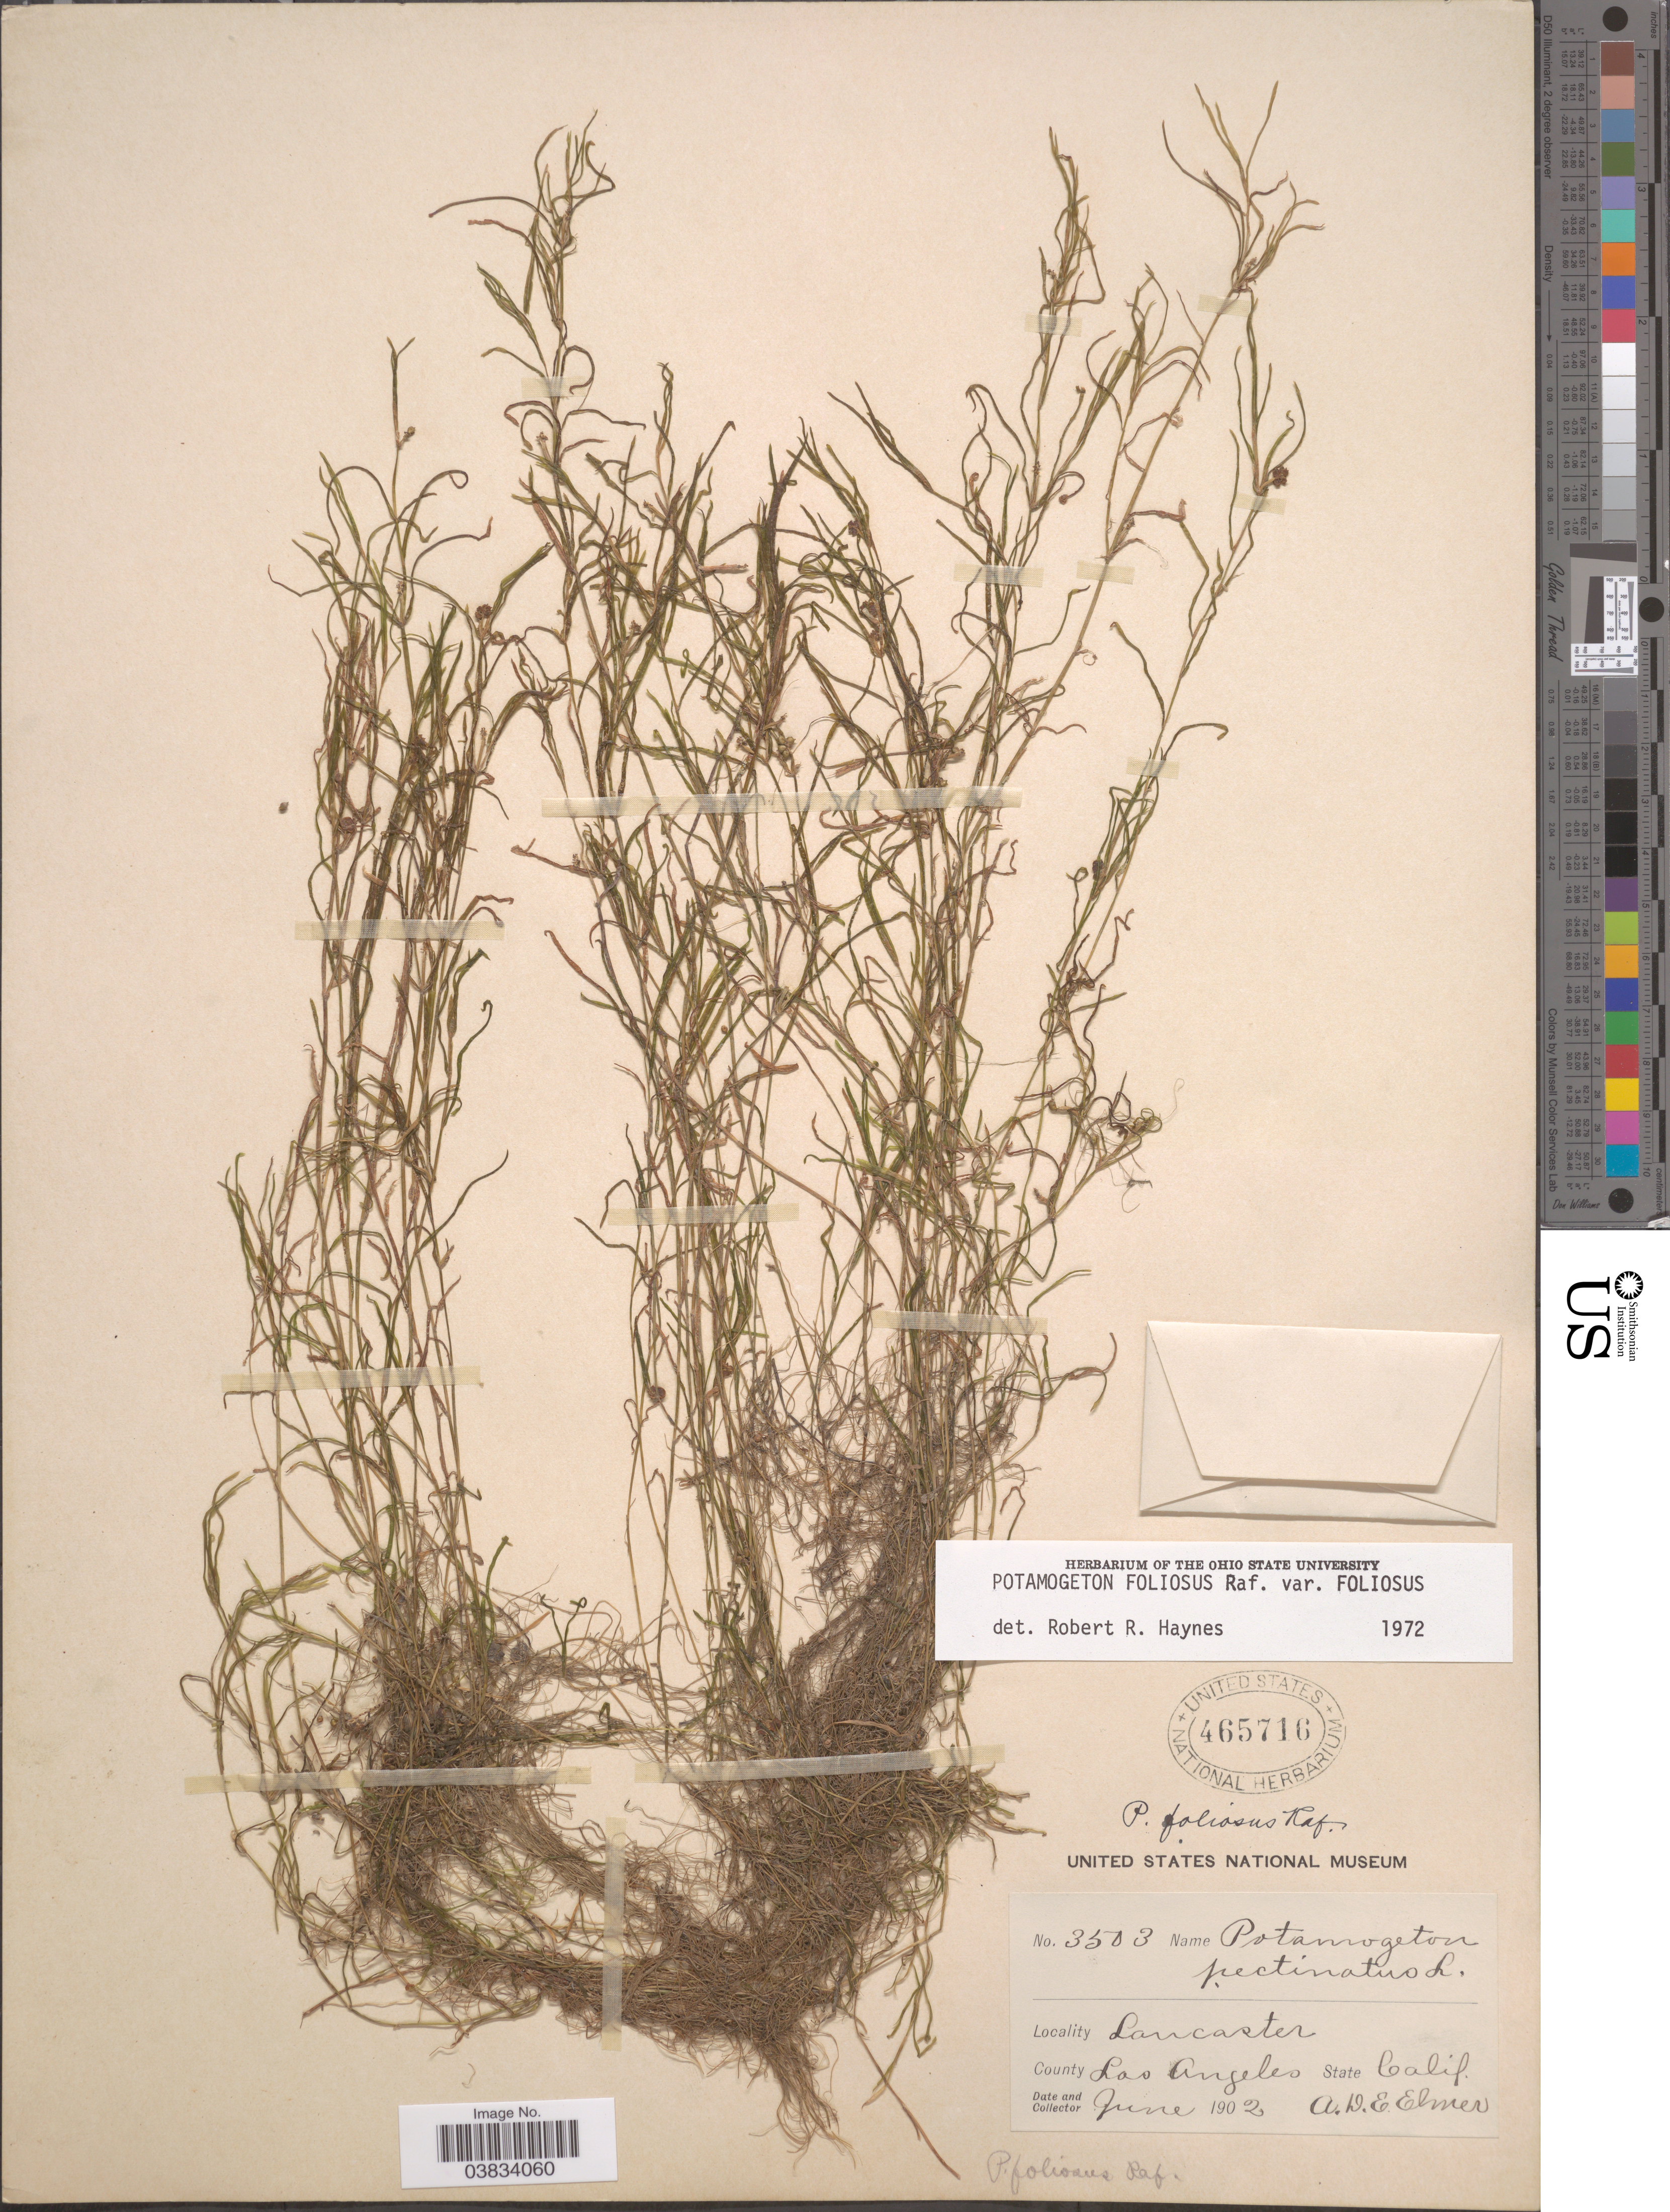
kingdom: Plantae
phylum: Tracheophyta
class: Liliopsida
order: Alismatales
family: Potamogetonaceae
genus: Potamogeton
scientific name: Potamogeton foliosus var. foliosus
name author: Raf.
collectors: A. D. E. Elmer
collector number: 3503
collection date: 1902-06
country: United States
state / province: California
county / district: Los Angeles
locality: Lancaster. County Los Angeles.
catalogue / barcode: US 465716